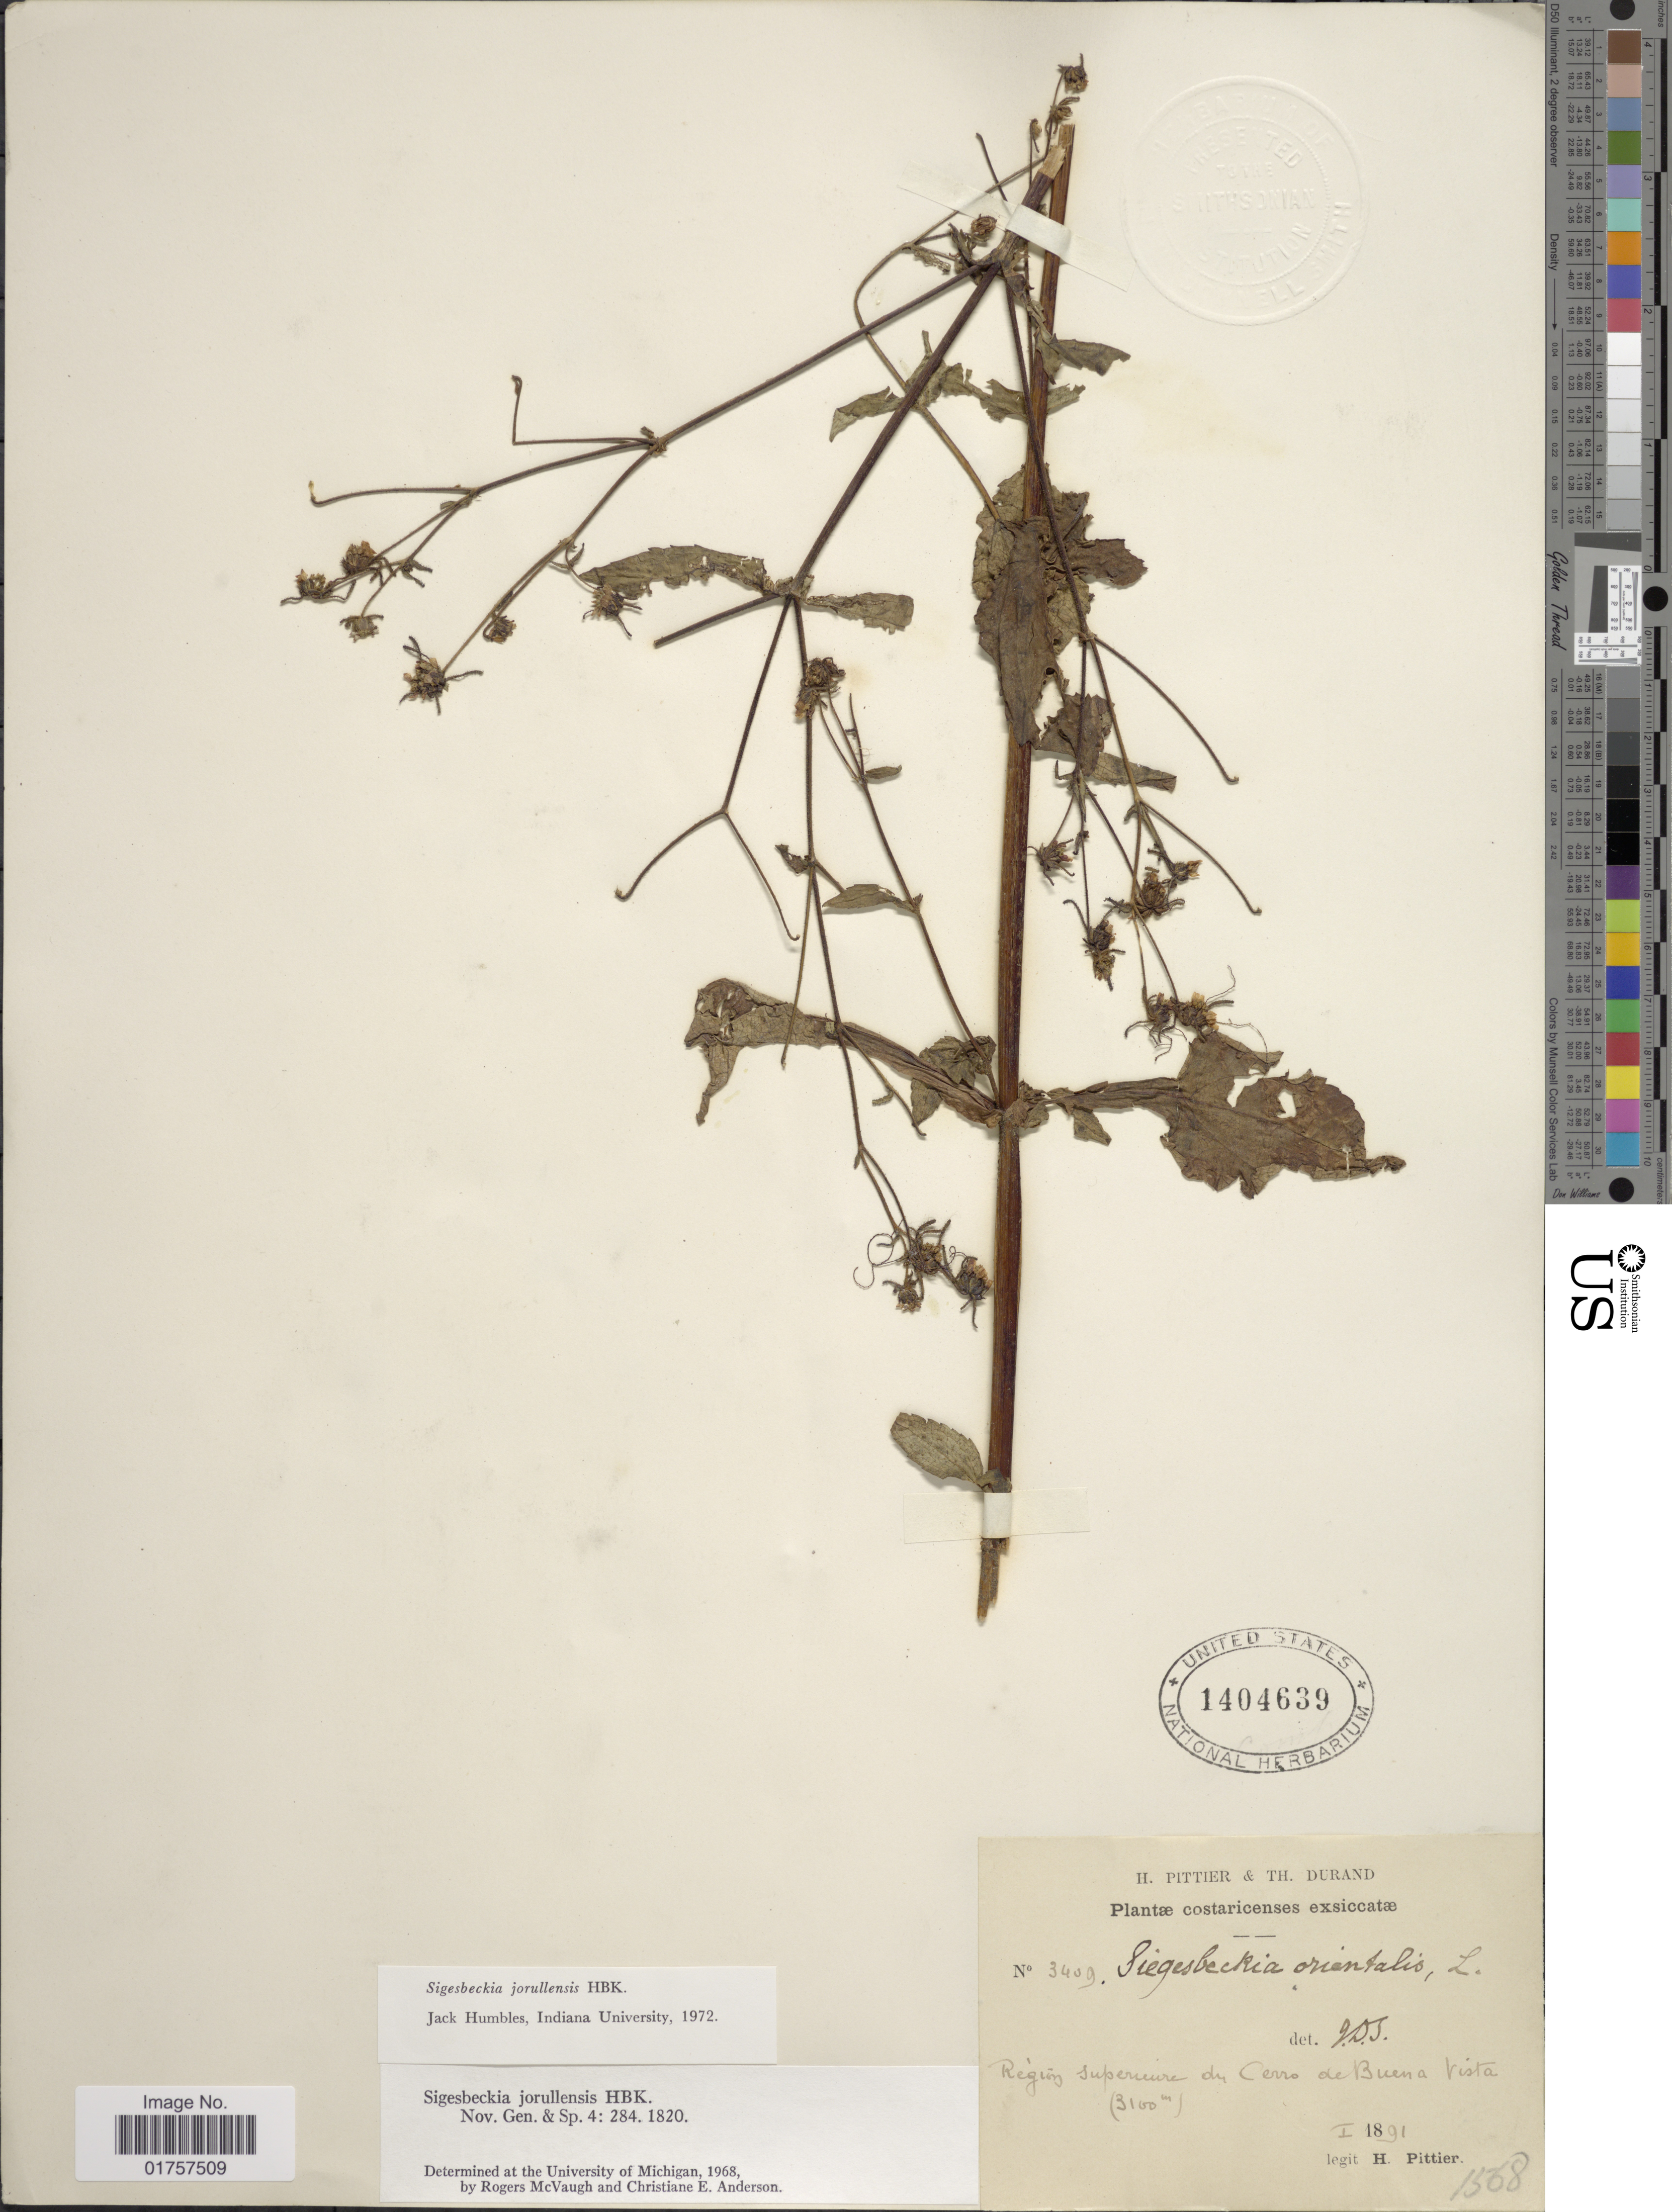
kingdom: Plantae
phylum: Tracheophyta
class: Magnoliopsida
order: Asterales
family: Asteraceae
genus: Sigesbeckia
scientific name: Sigesbeckia jorullensis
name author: Kunth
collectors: H. F. Pittier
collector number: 3409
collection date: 1891-01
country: Costa Rica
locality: Règion superieure du Cerro de Buena Vista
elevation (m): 3100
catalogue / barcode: US 1404639